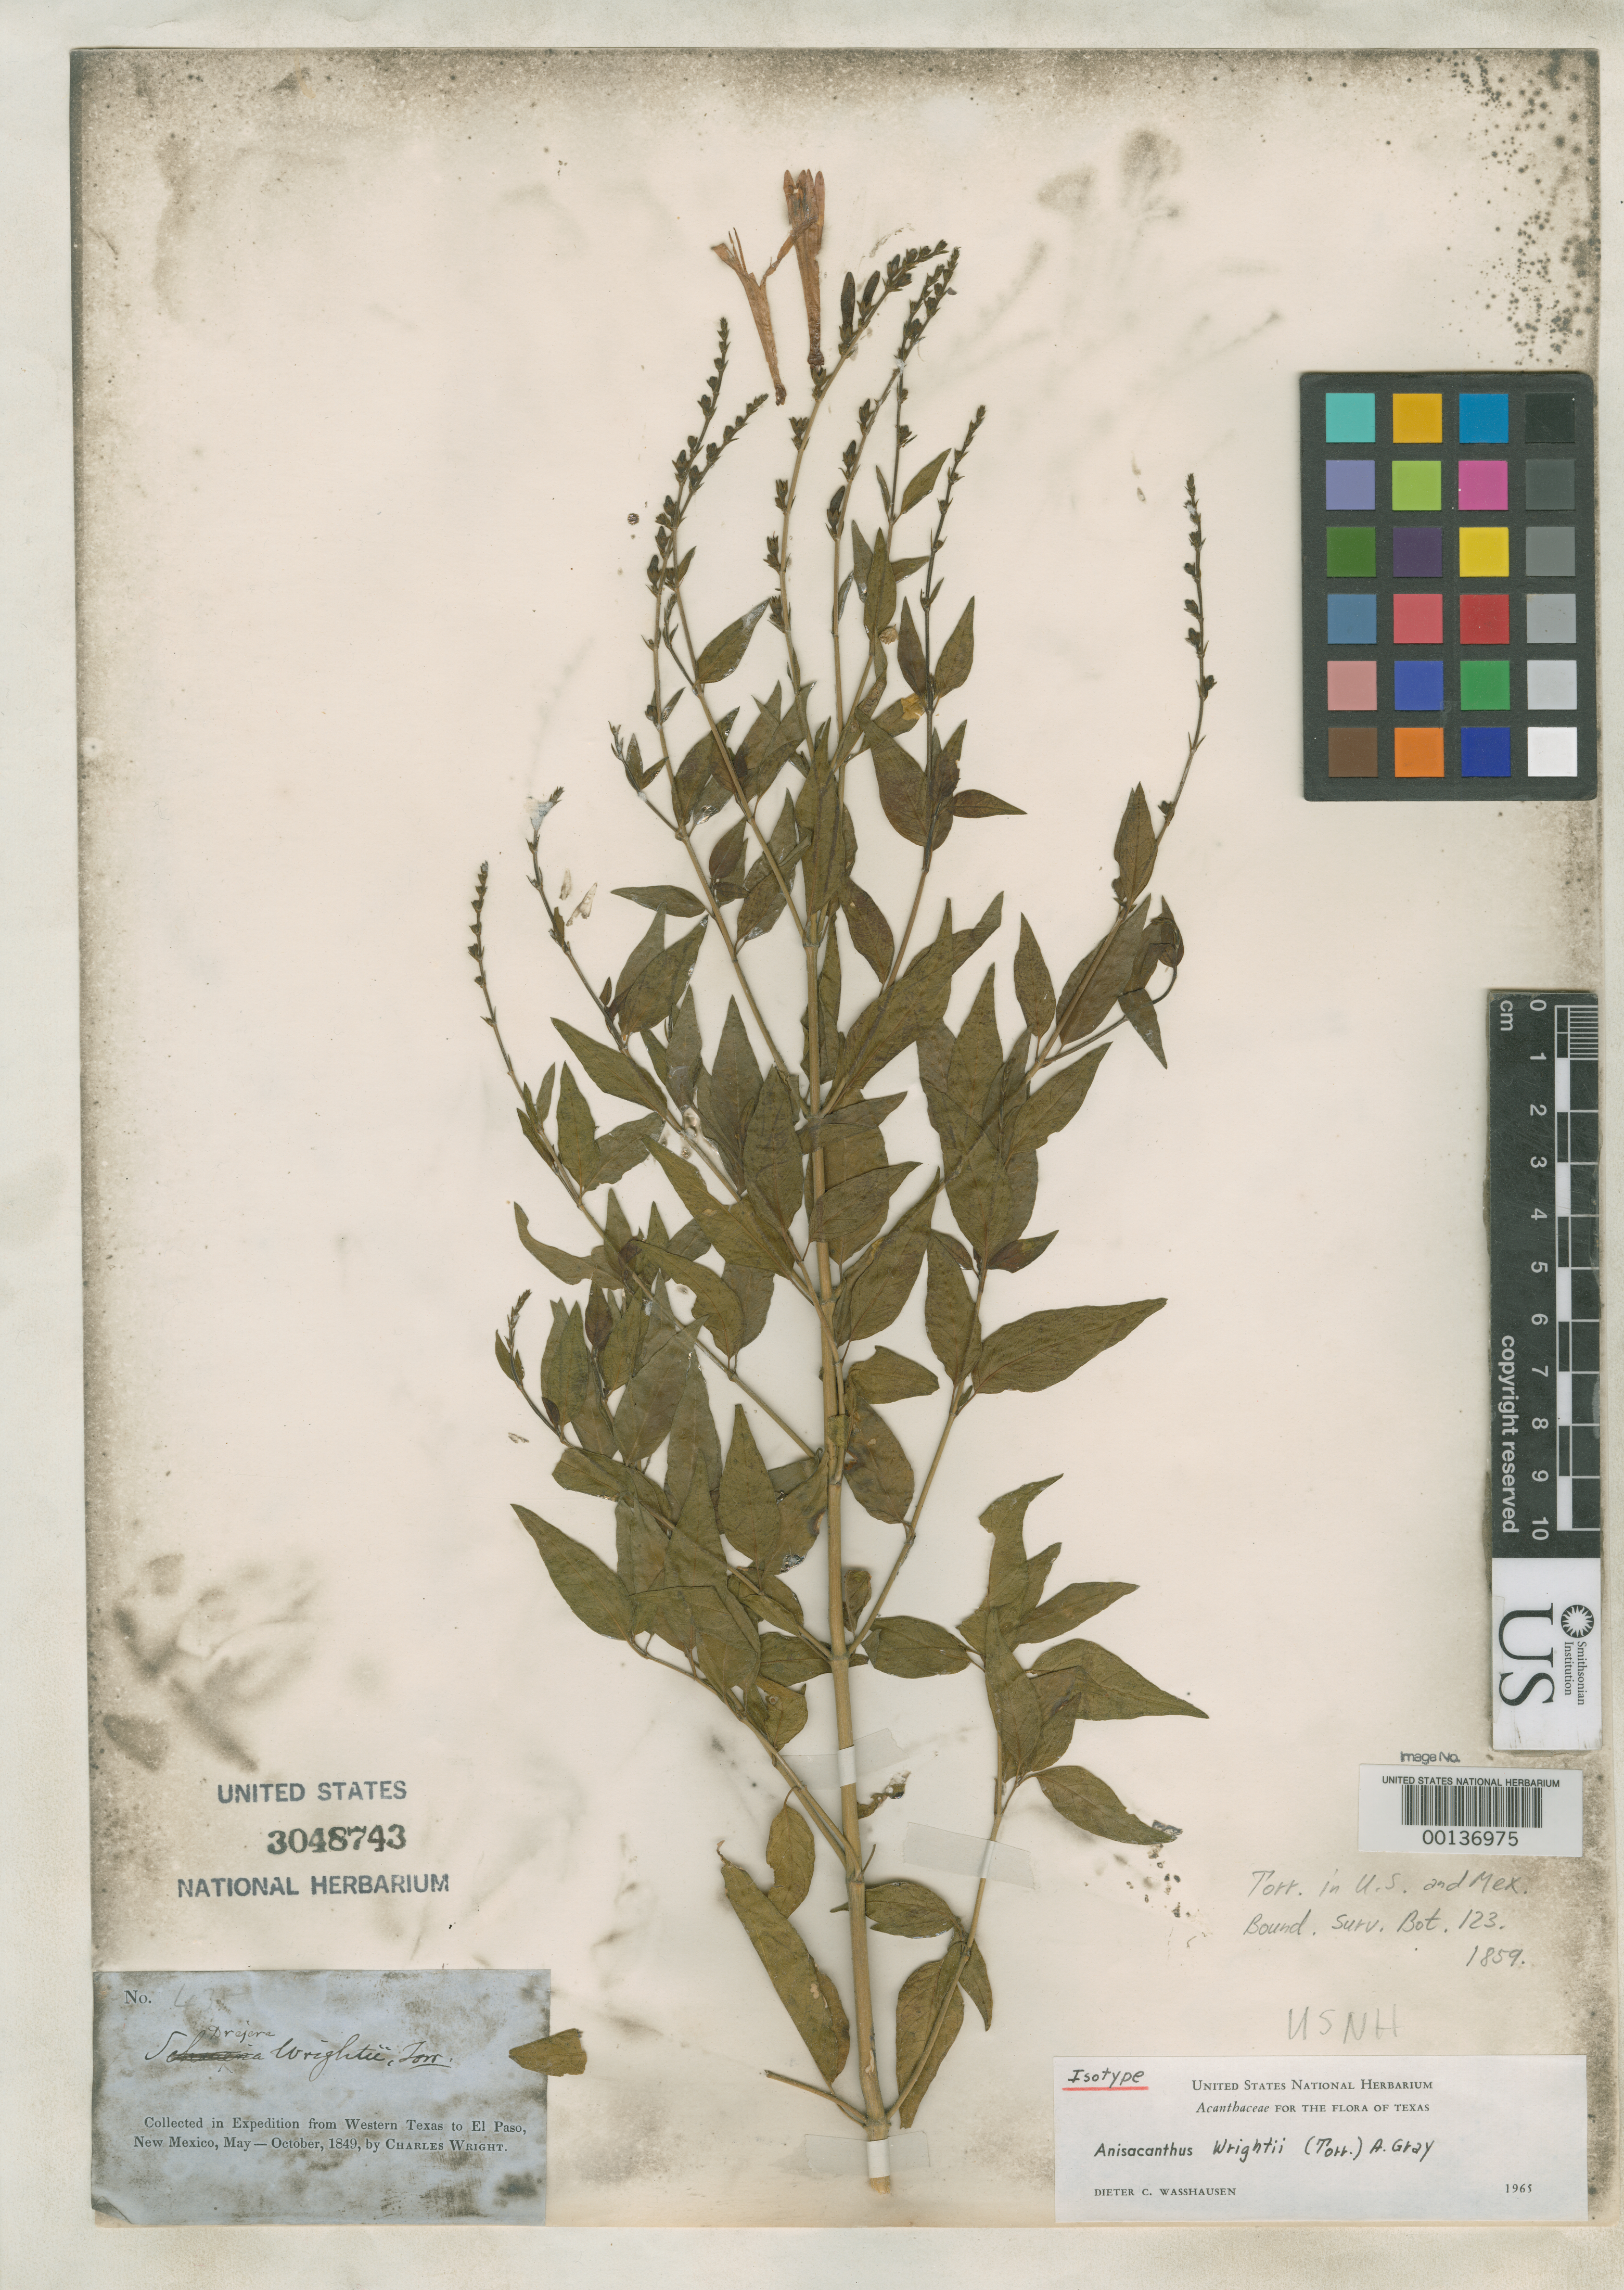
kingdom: Plantae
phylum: Tracheophyta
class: Magnoliopsida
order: Lamiales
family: Acanthaceae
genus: Drejera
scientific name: Drejera wrightii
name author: Torr. in Emory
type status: Syntype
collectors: C. Wright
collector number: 435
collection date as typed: Oct 1849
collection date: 1849-10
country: United States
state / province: Texas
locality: Between Guadeloupe River and the Rio Grande.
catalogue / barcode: US 3048743